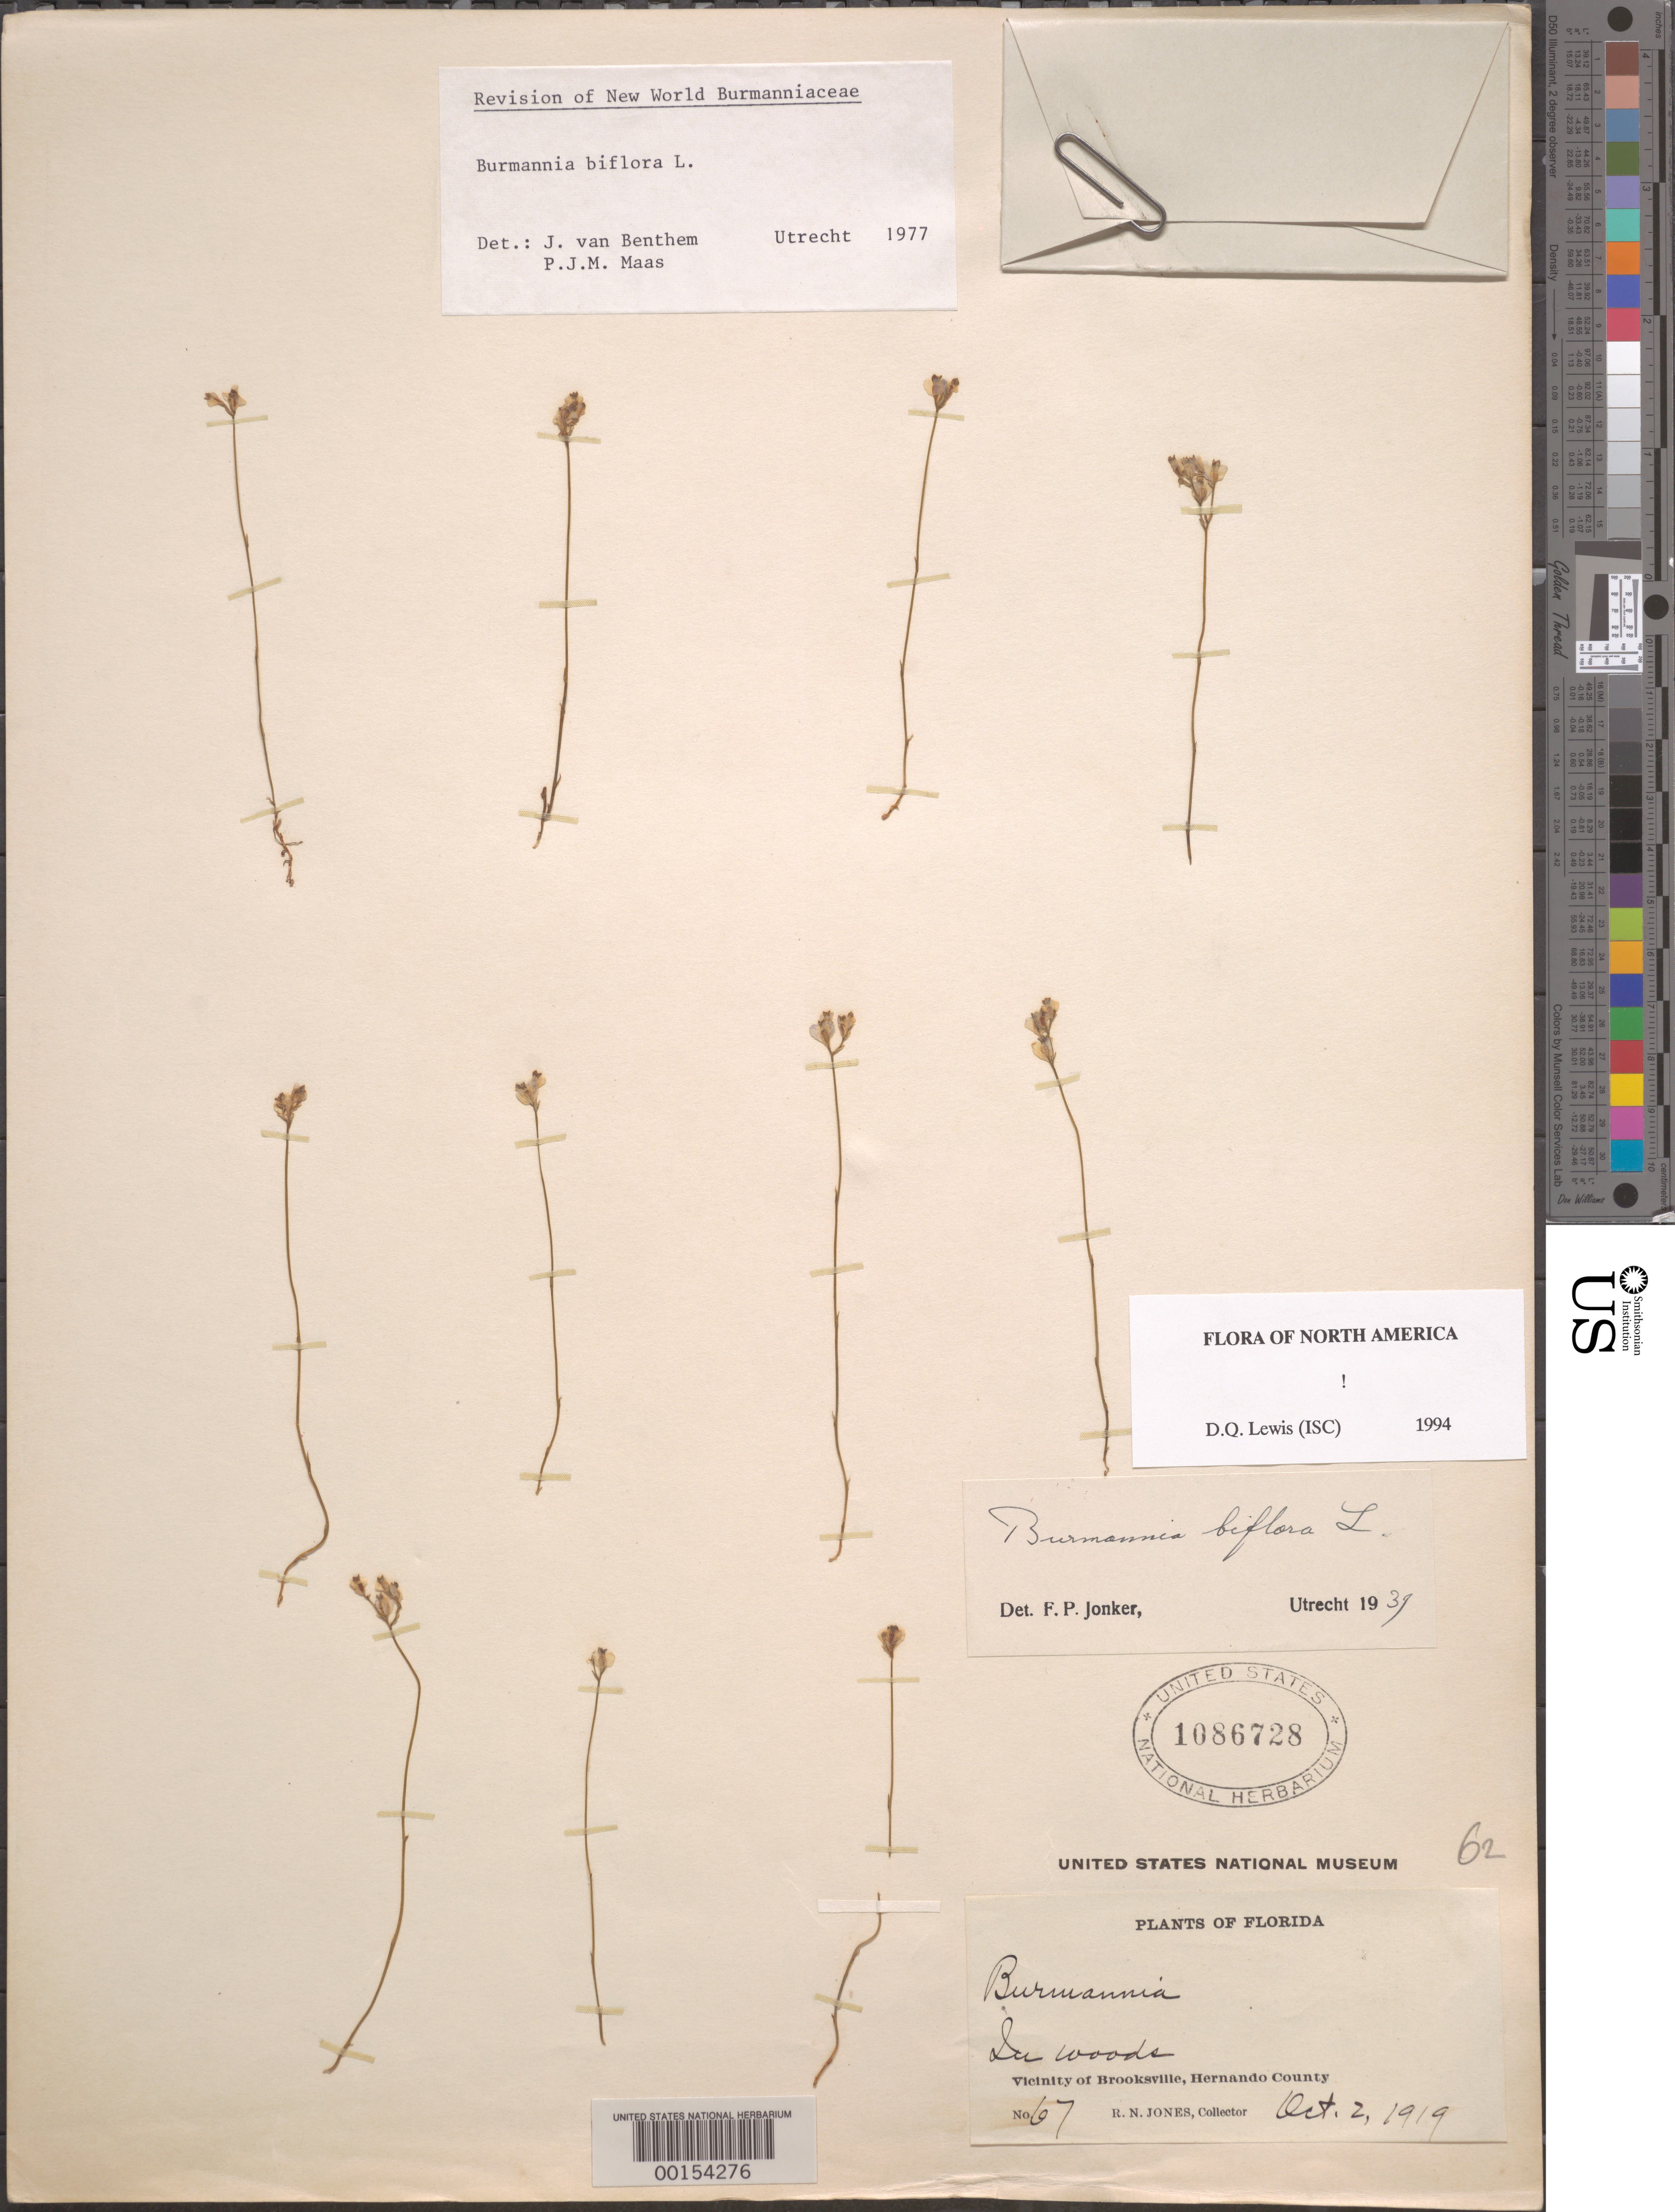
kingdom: Plantae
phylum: Tracheophyta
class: Liliopsida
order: Dioscoreales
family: Burmanniaceae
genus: Burmannia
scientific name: Burmannia biflora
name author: L.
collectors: R. N. Jones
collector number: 67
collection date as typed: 02 Oct 1919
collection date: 1919-10-02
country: United States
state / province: Florida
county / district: Hernando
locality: Brooksville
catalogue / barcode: US 1086728